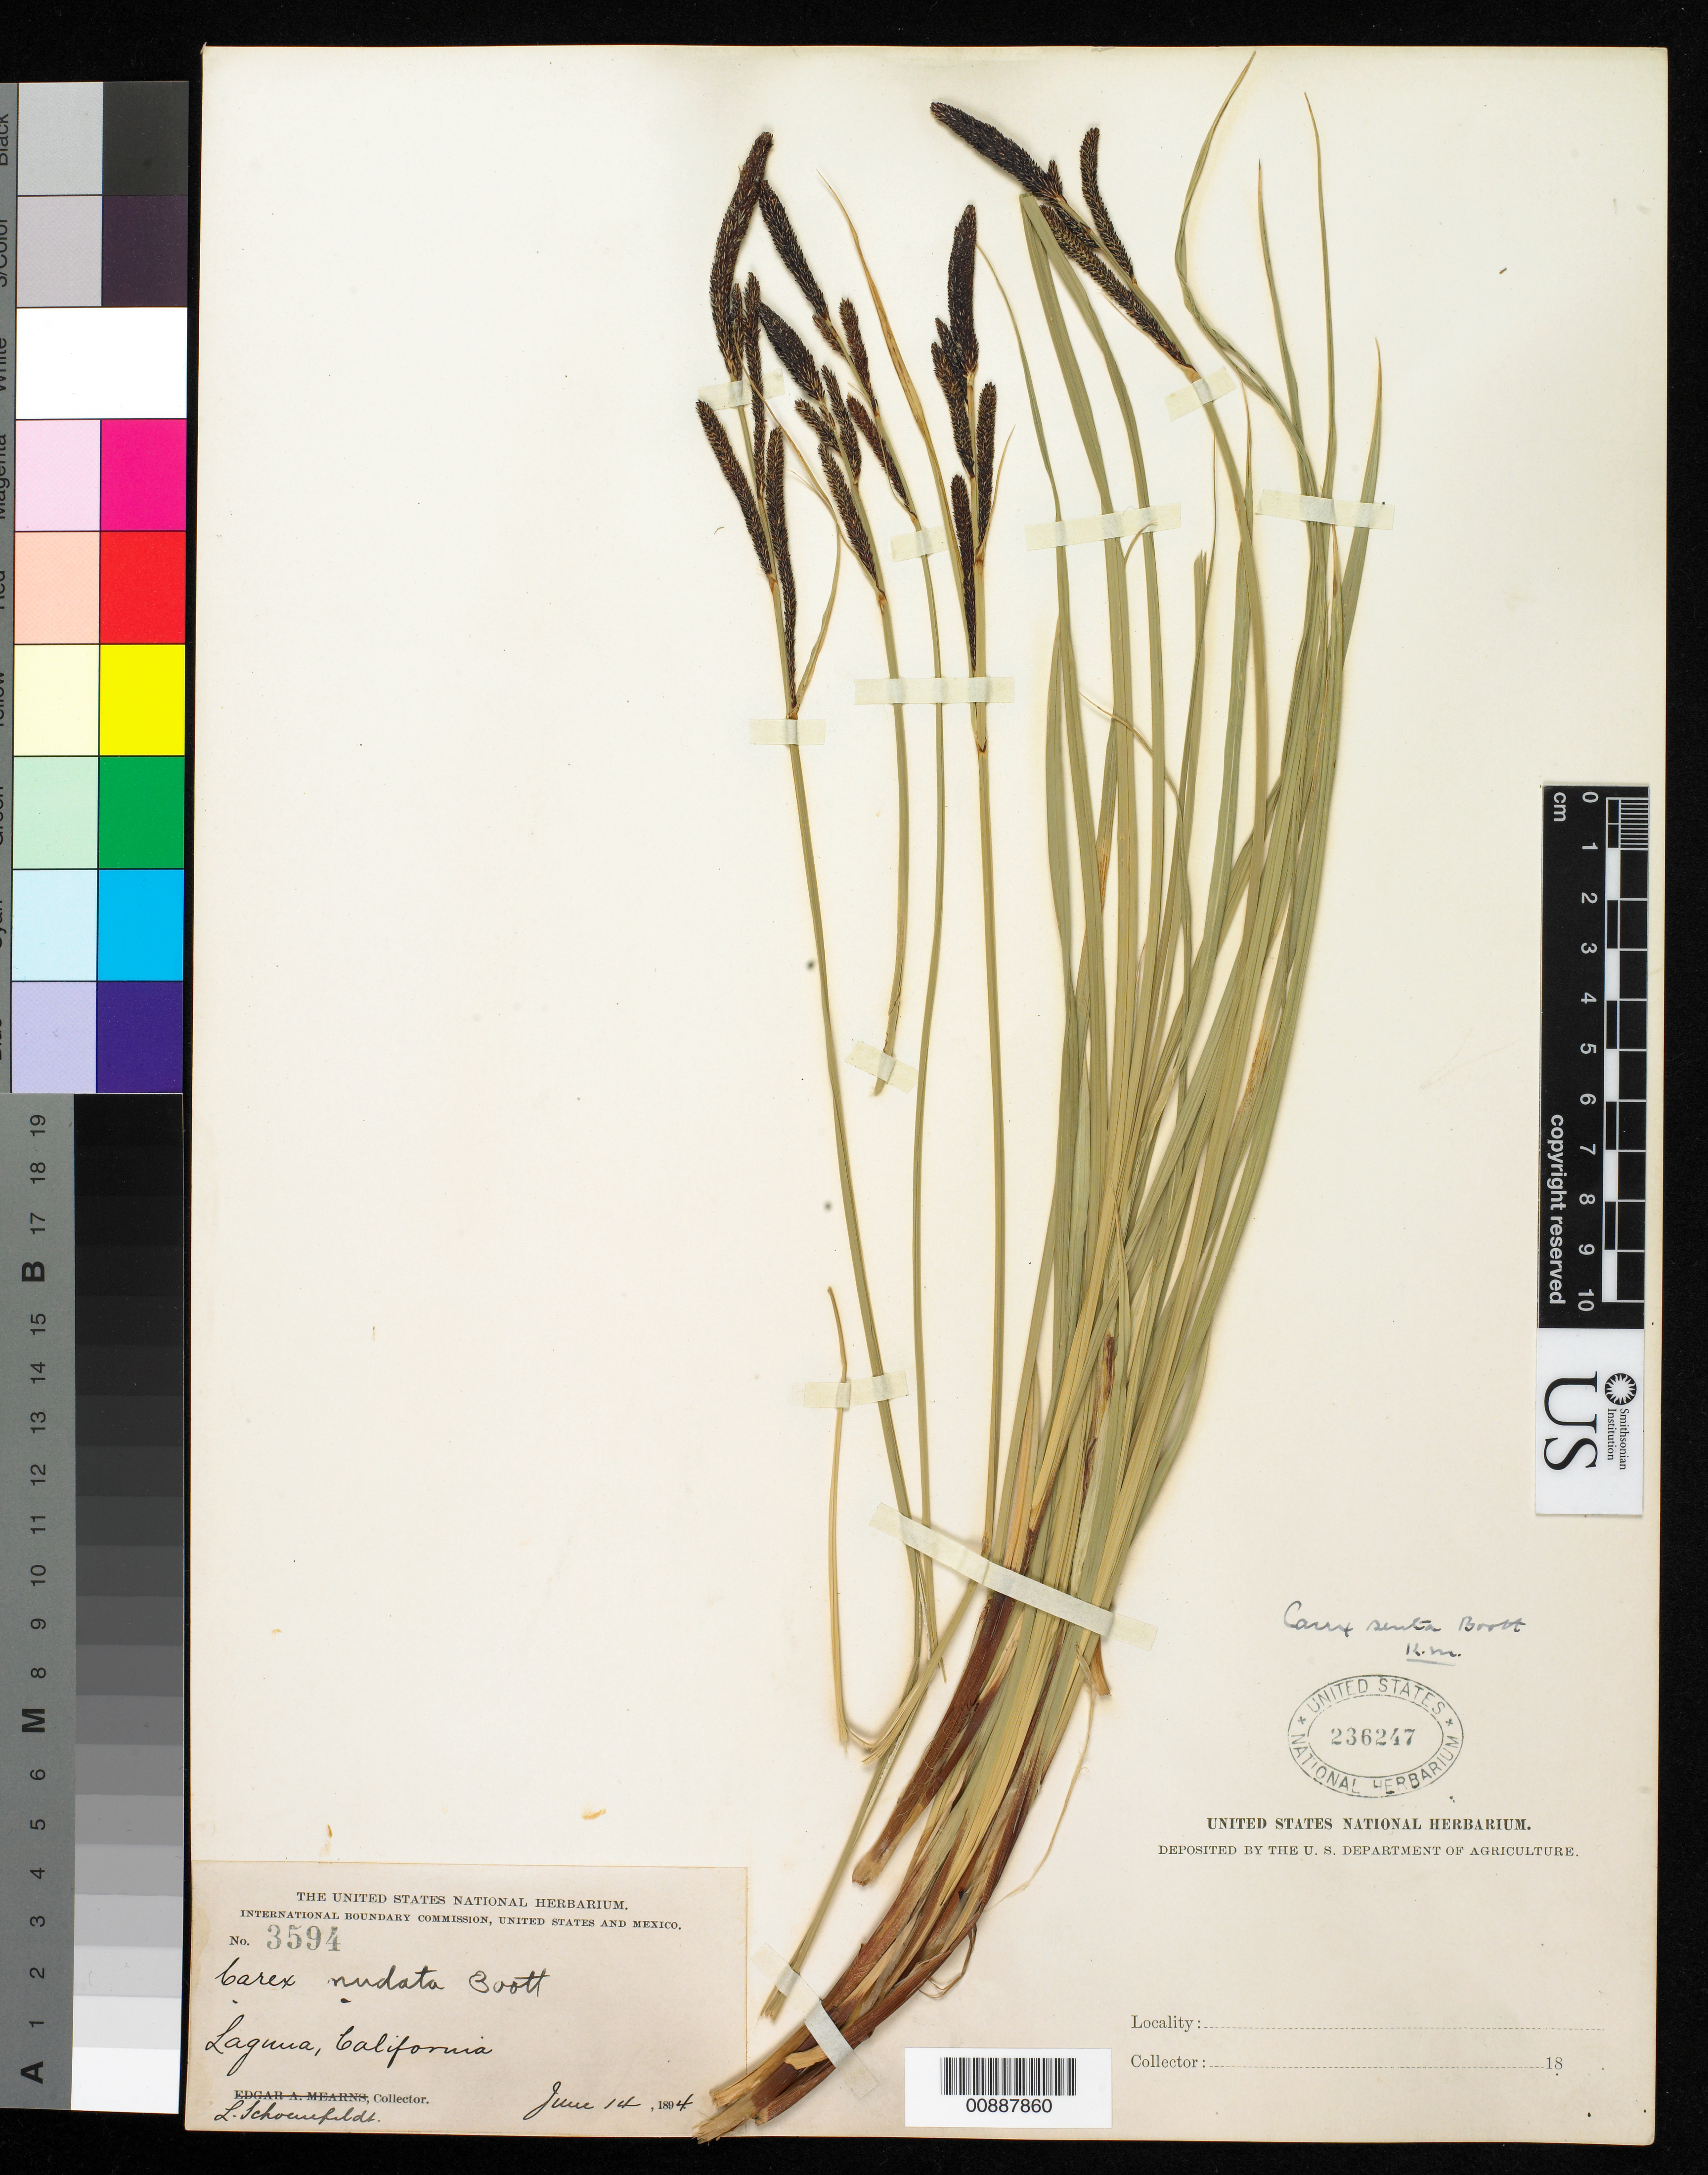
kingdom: Plantae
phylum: Tracheophyta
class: Liliopsida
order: Poales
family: Cyperaceae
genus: Carex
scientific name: Carex senta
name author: Boott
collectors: L. Schoenfeldt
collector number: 3594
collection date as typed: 14 Jun 1894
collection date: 1894-06-14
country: United States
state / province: California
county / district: Orange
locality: Laguna, California.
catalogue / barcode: US 236247